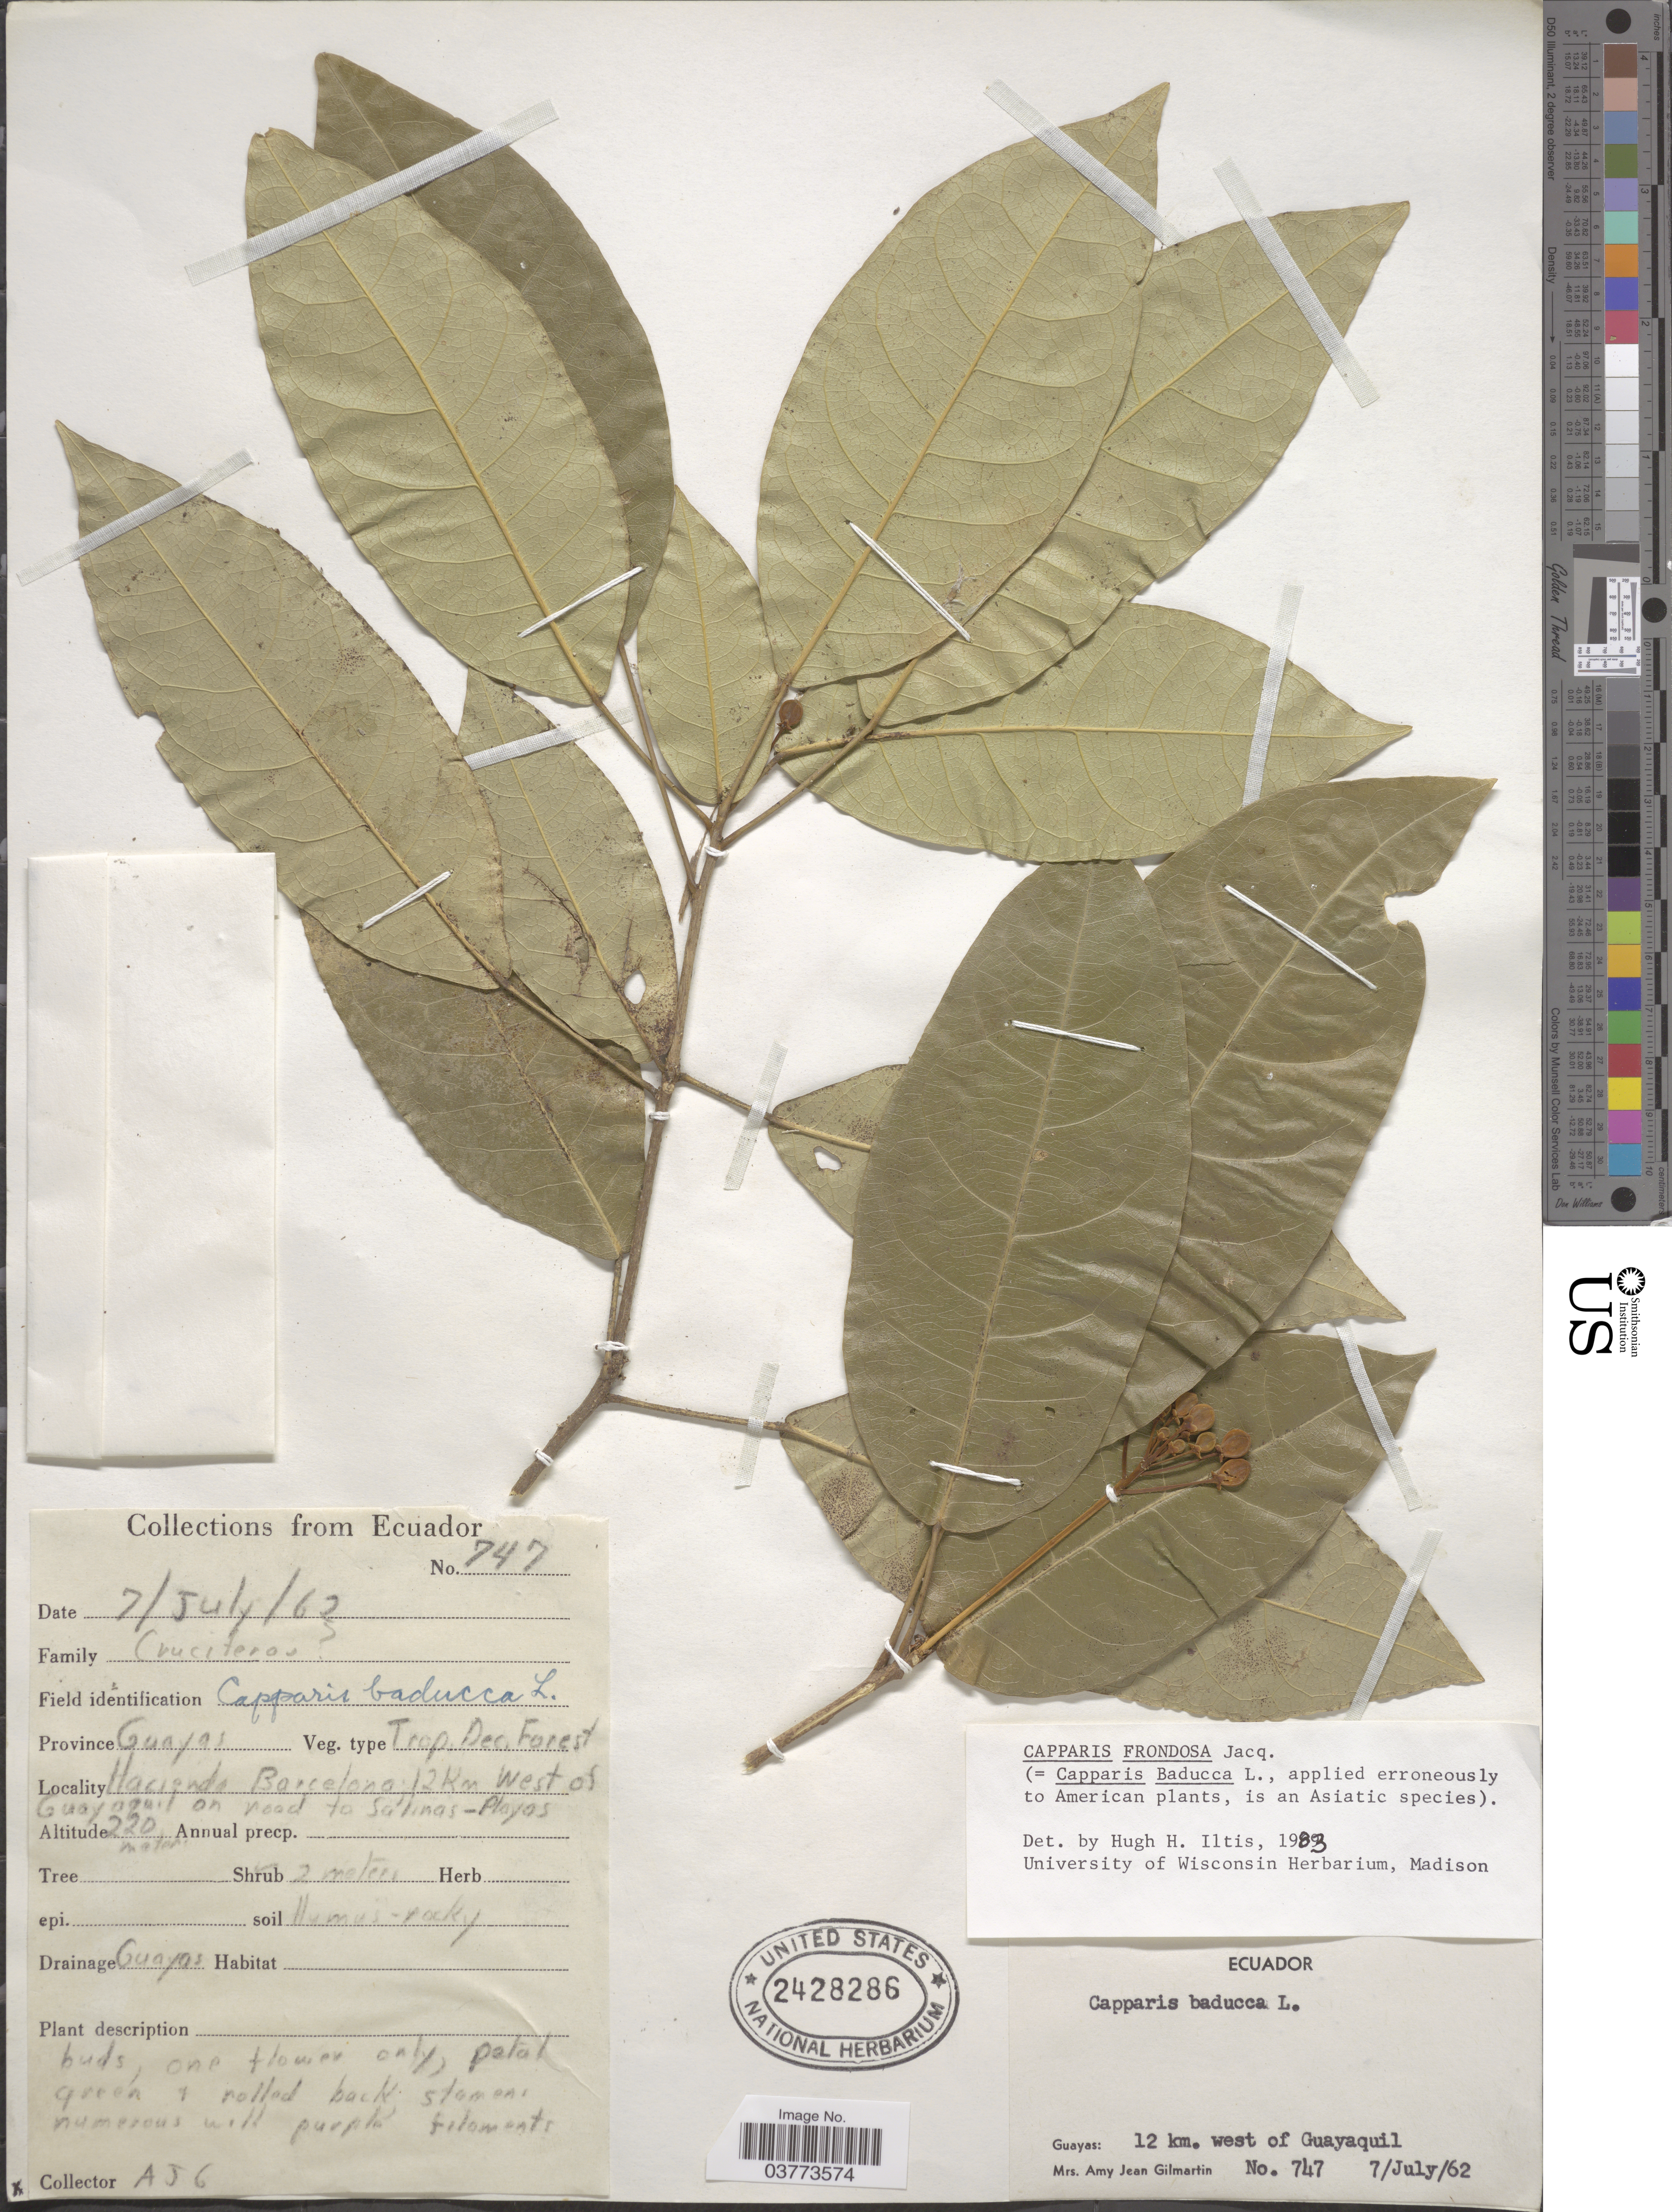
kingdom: Plantae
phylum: Tracheophyta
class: Magnoliopsida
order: Brassicales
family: Capparaceae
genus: Capparidastrum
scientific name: Capparidastrum frondosum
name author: (Jacq.) Cornejo & Iltis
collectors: A. Gilmartin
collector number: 747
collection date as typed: Transcribed d/m/y: 7/7/62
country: Ecuador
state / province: Guayas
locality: Hacienda Barcelona; 12 km. west of Guayaquil on road to Salinas-Playas.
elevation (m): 220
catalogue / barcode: US 2428286